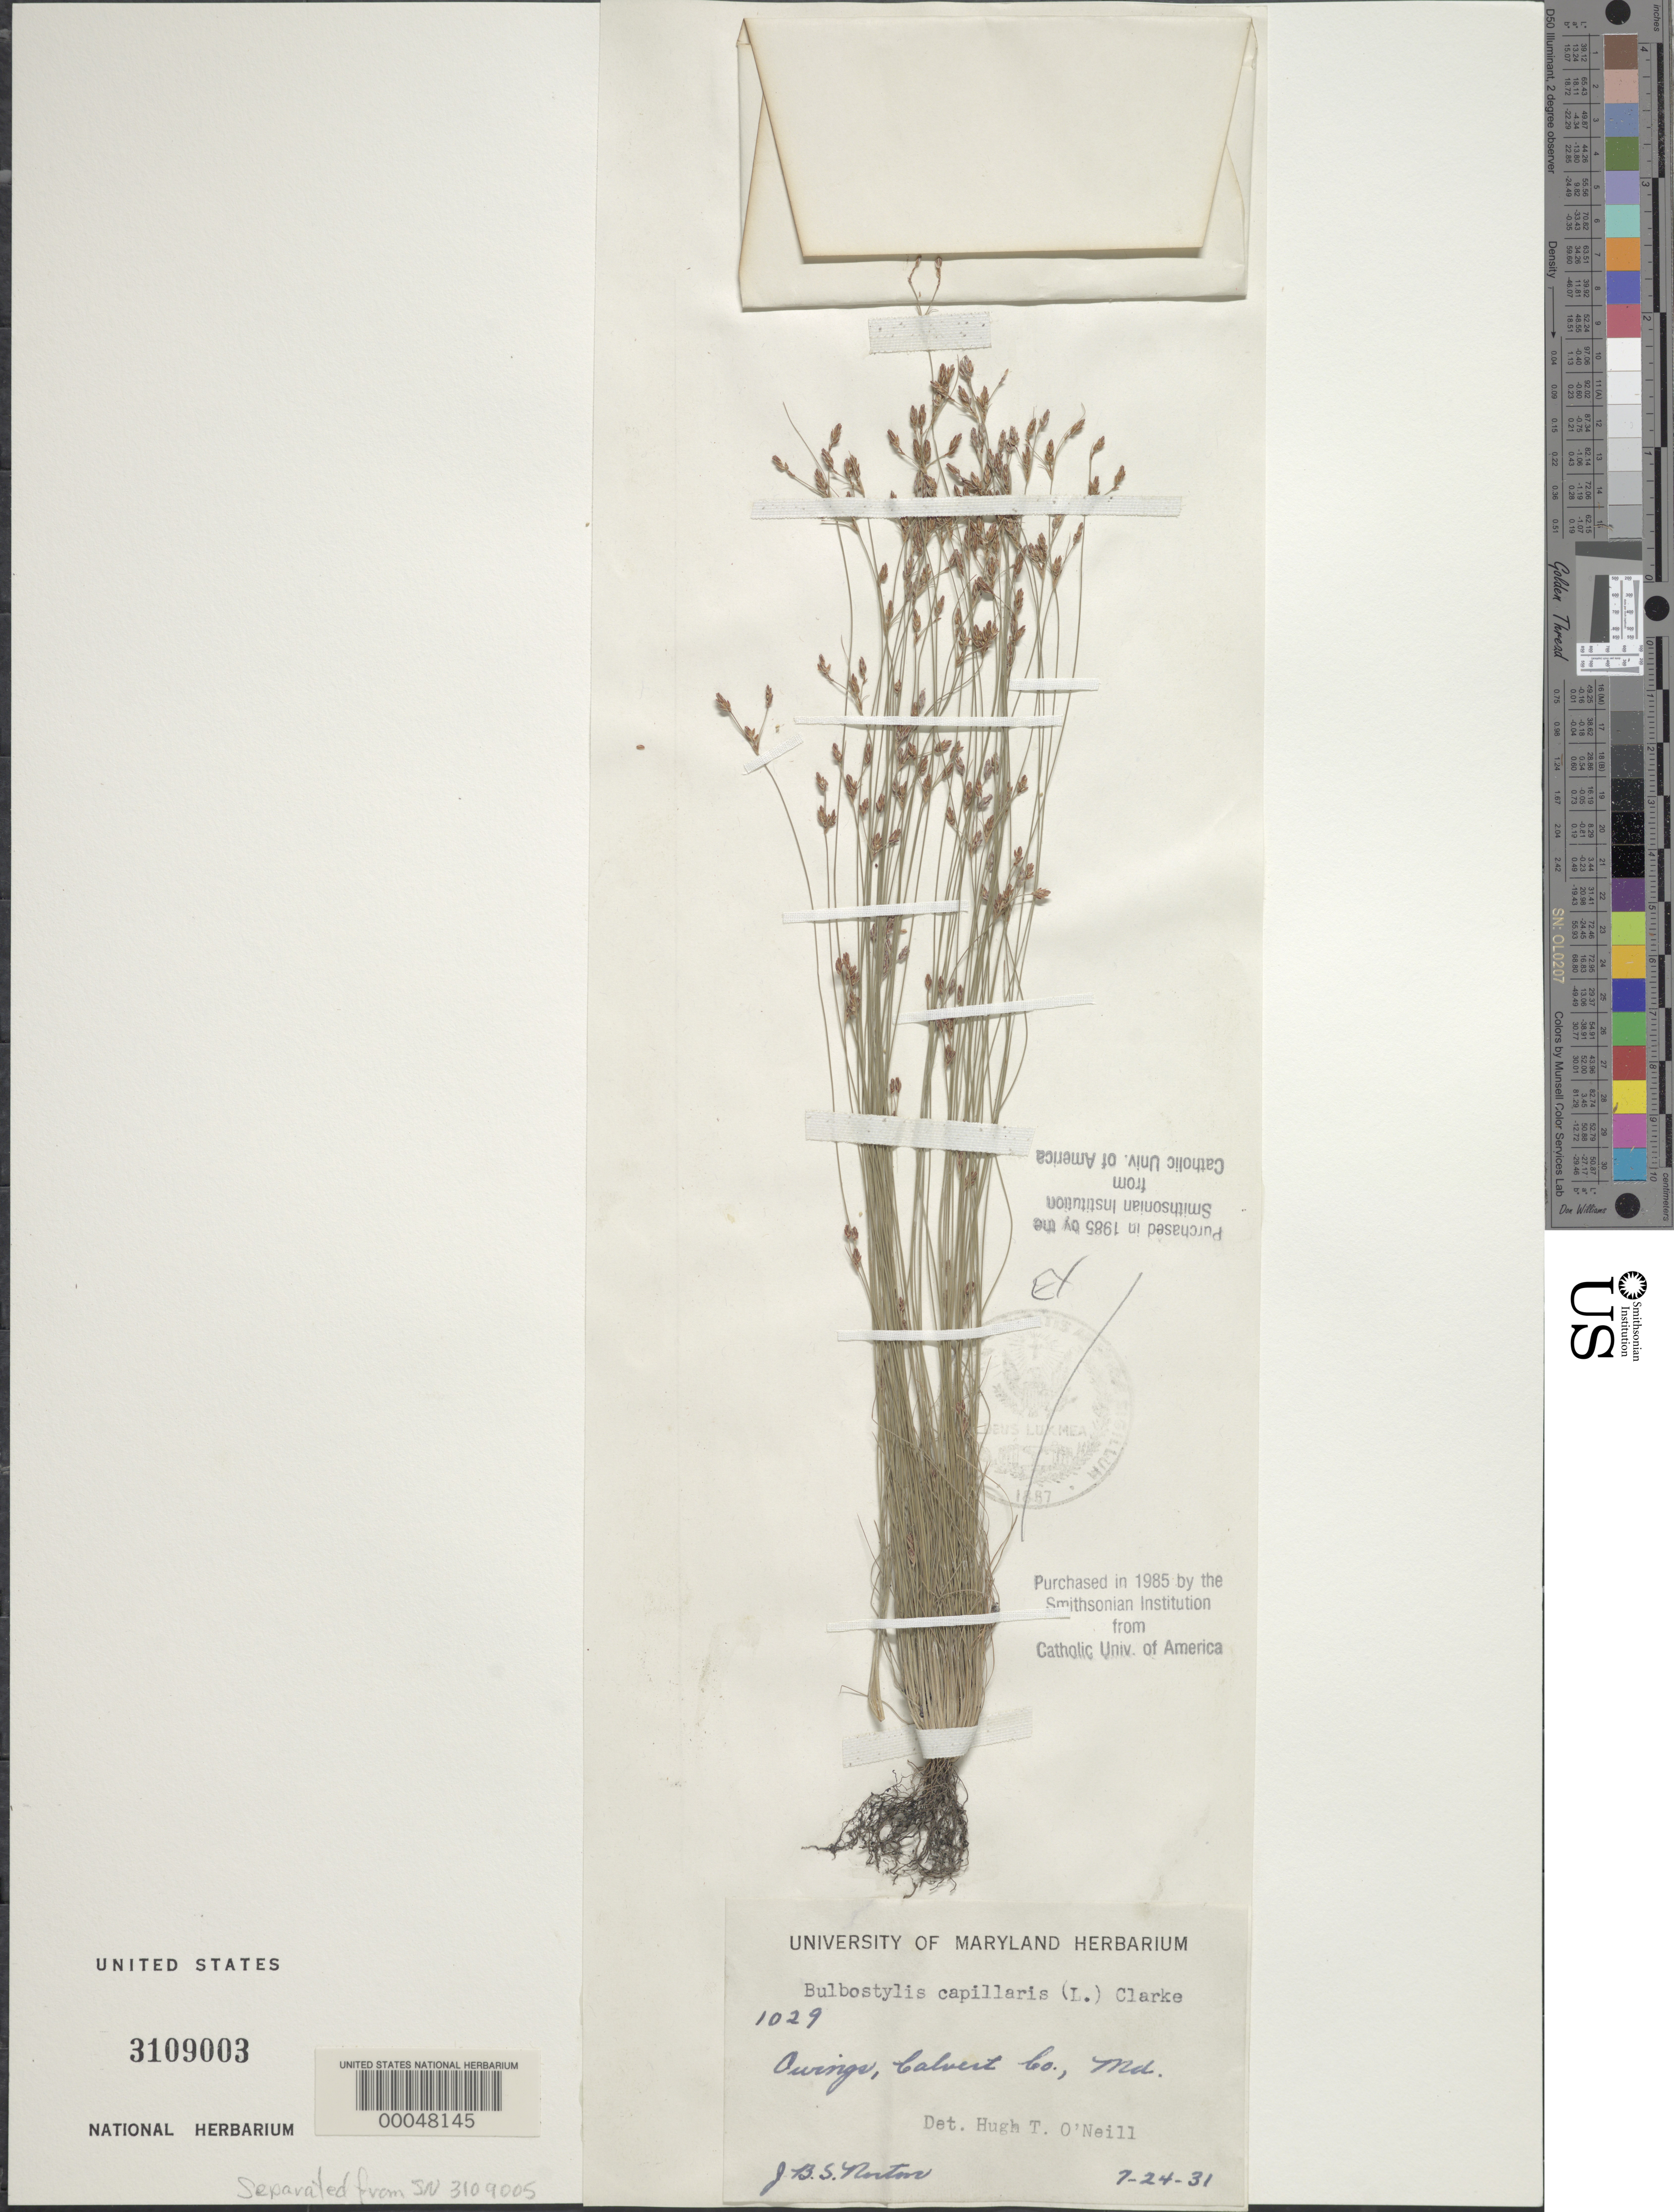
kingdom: Plantae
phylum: Tracheophyta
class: Liliopsida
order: Poales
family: Cyperaceae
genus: Bulbostylis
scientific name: Bulbostylis capillaris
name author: (L.) Kunth ex C.B. Clarke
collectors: J. B. S. Norton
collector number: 1029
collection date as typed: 24 Jul 1931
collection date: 1931-07-24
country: United States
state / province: Maryland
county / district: Calvert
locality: Owings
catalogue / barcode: US 3109003